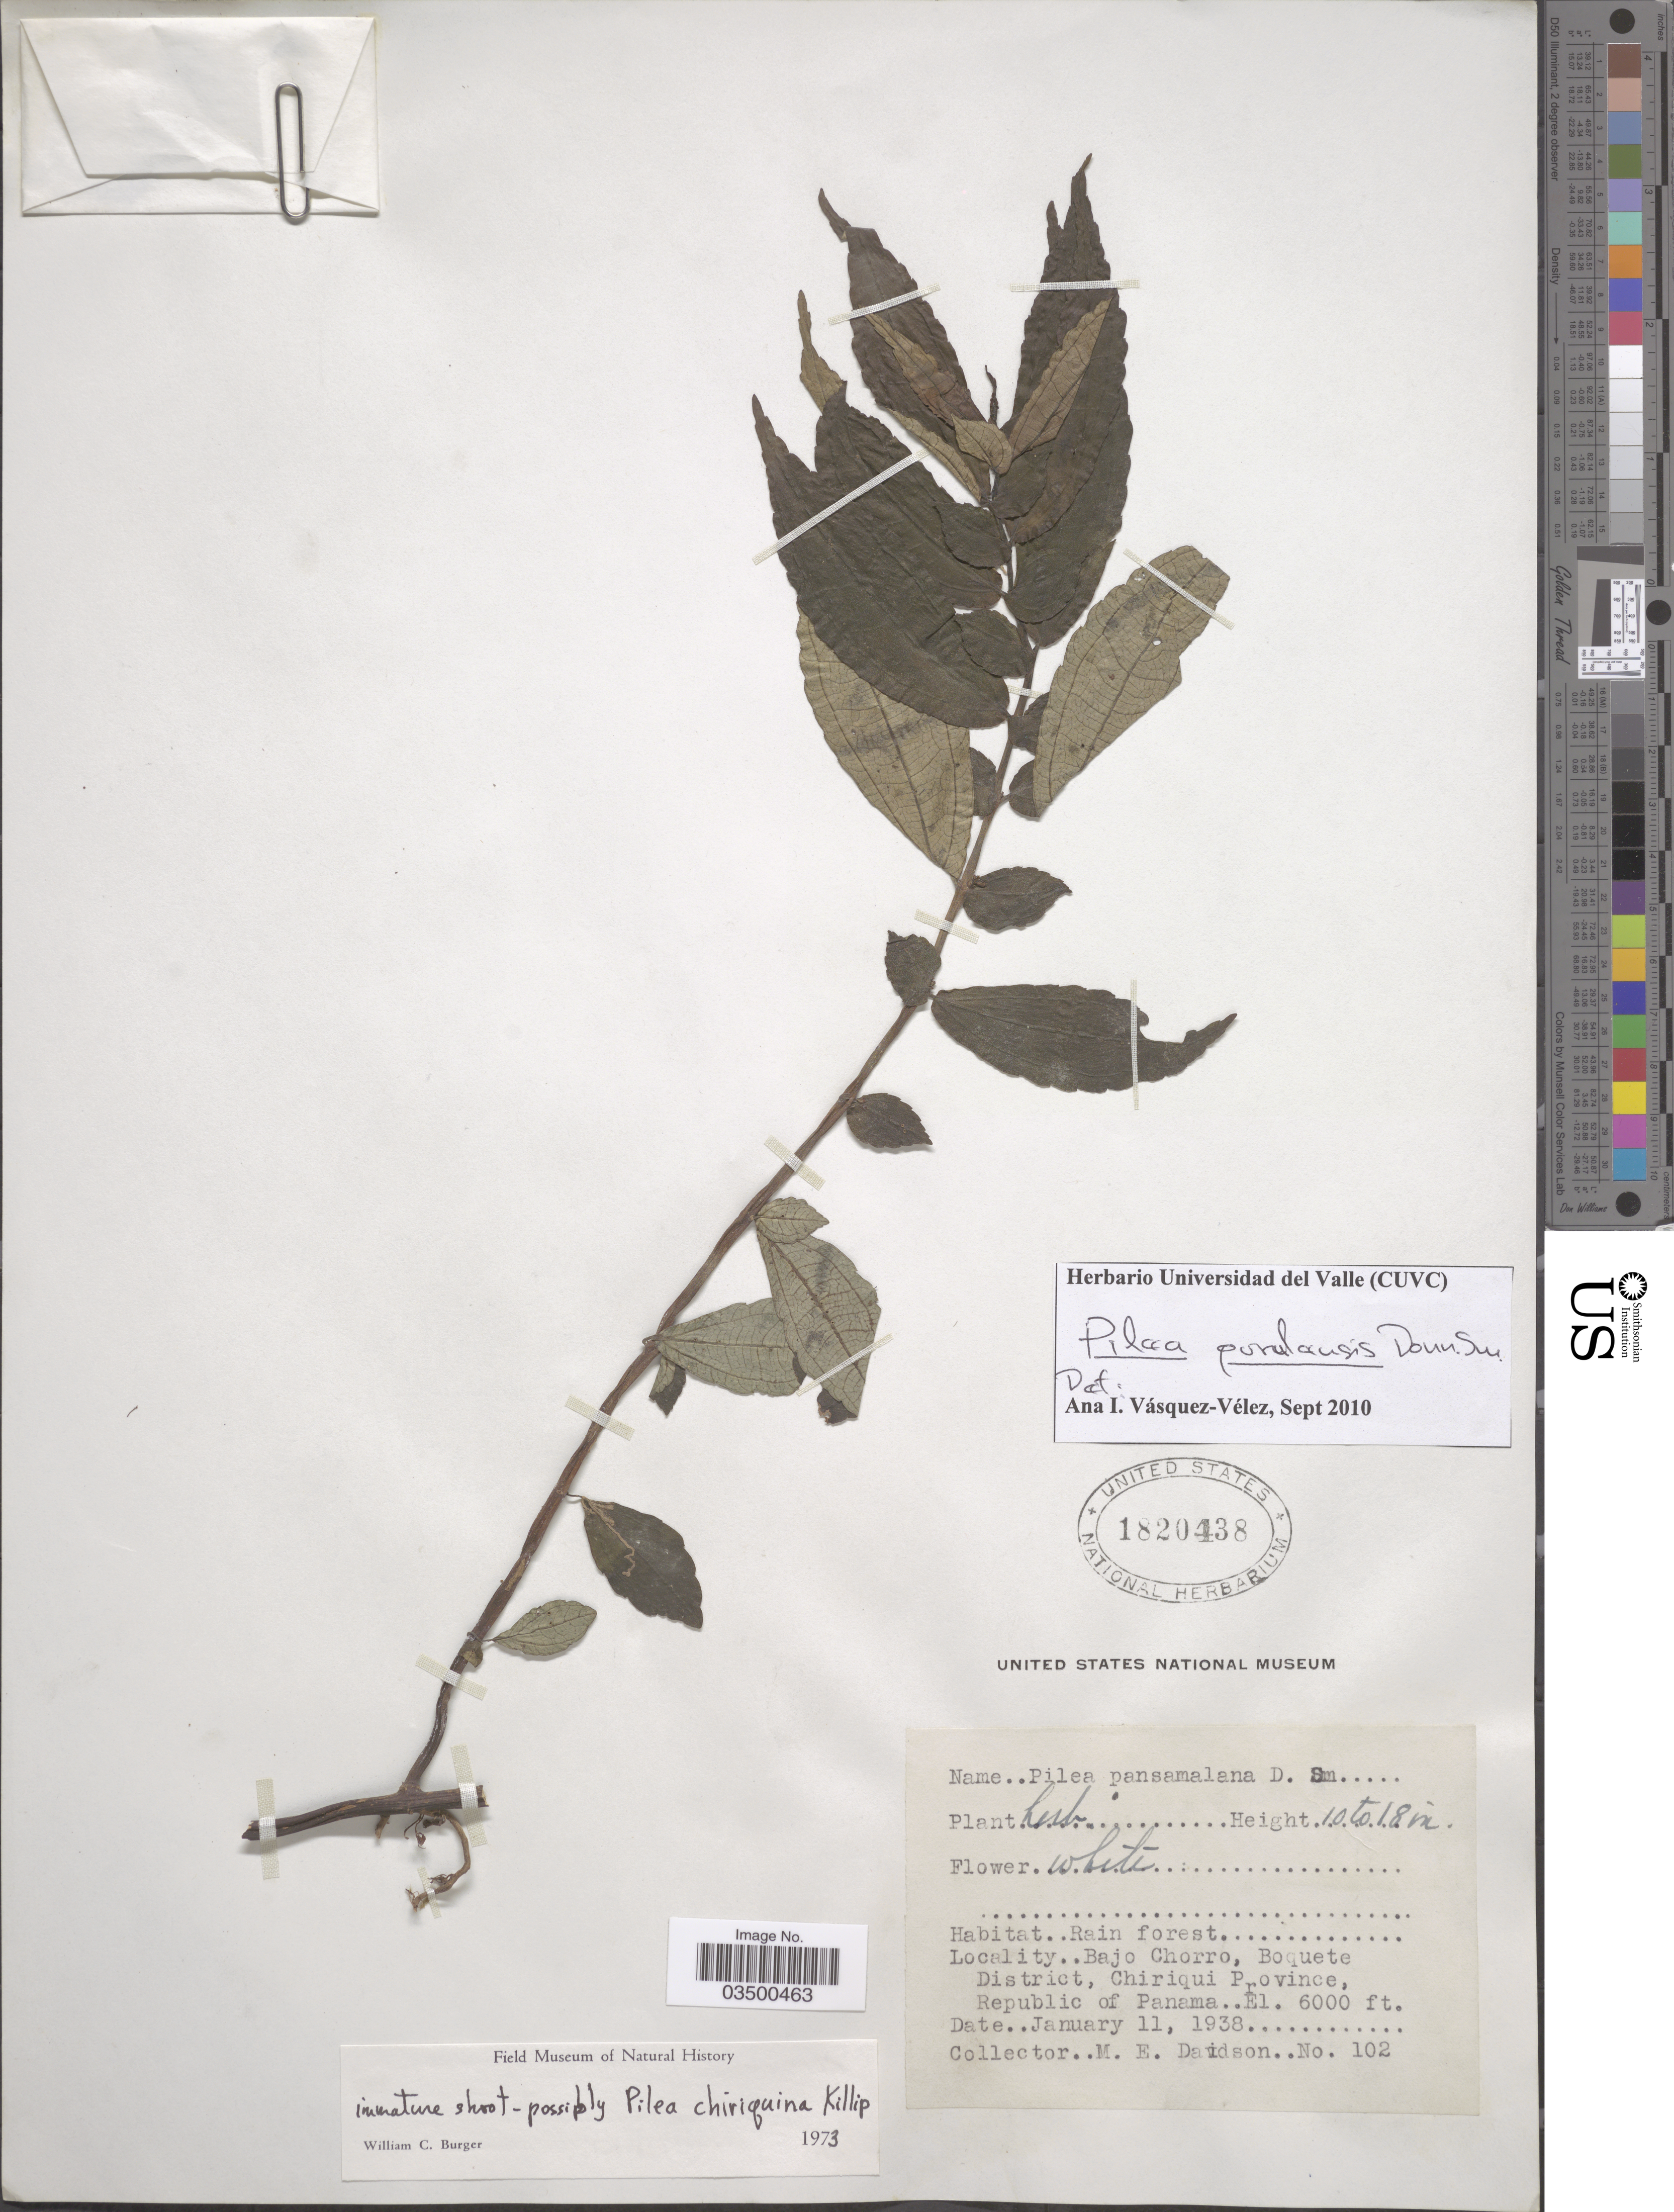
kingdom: Plantae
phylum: Tracheophyta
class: Magnoliopsida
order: Rosales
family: Urticaceae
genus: Pilea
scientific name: Pilea purulensis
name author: Donn. Sm.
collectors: M. E. Davidson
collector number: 102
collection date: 1938-01-11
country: Panama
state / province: Chiriqui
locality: Bajo Chorro, Boquete District, Republic of Panama.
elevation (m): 1829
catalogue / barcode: US 1820438